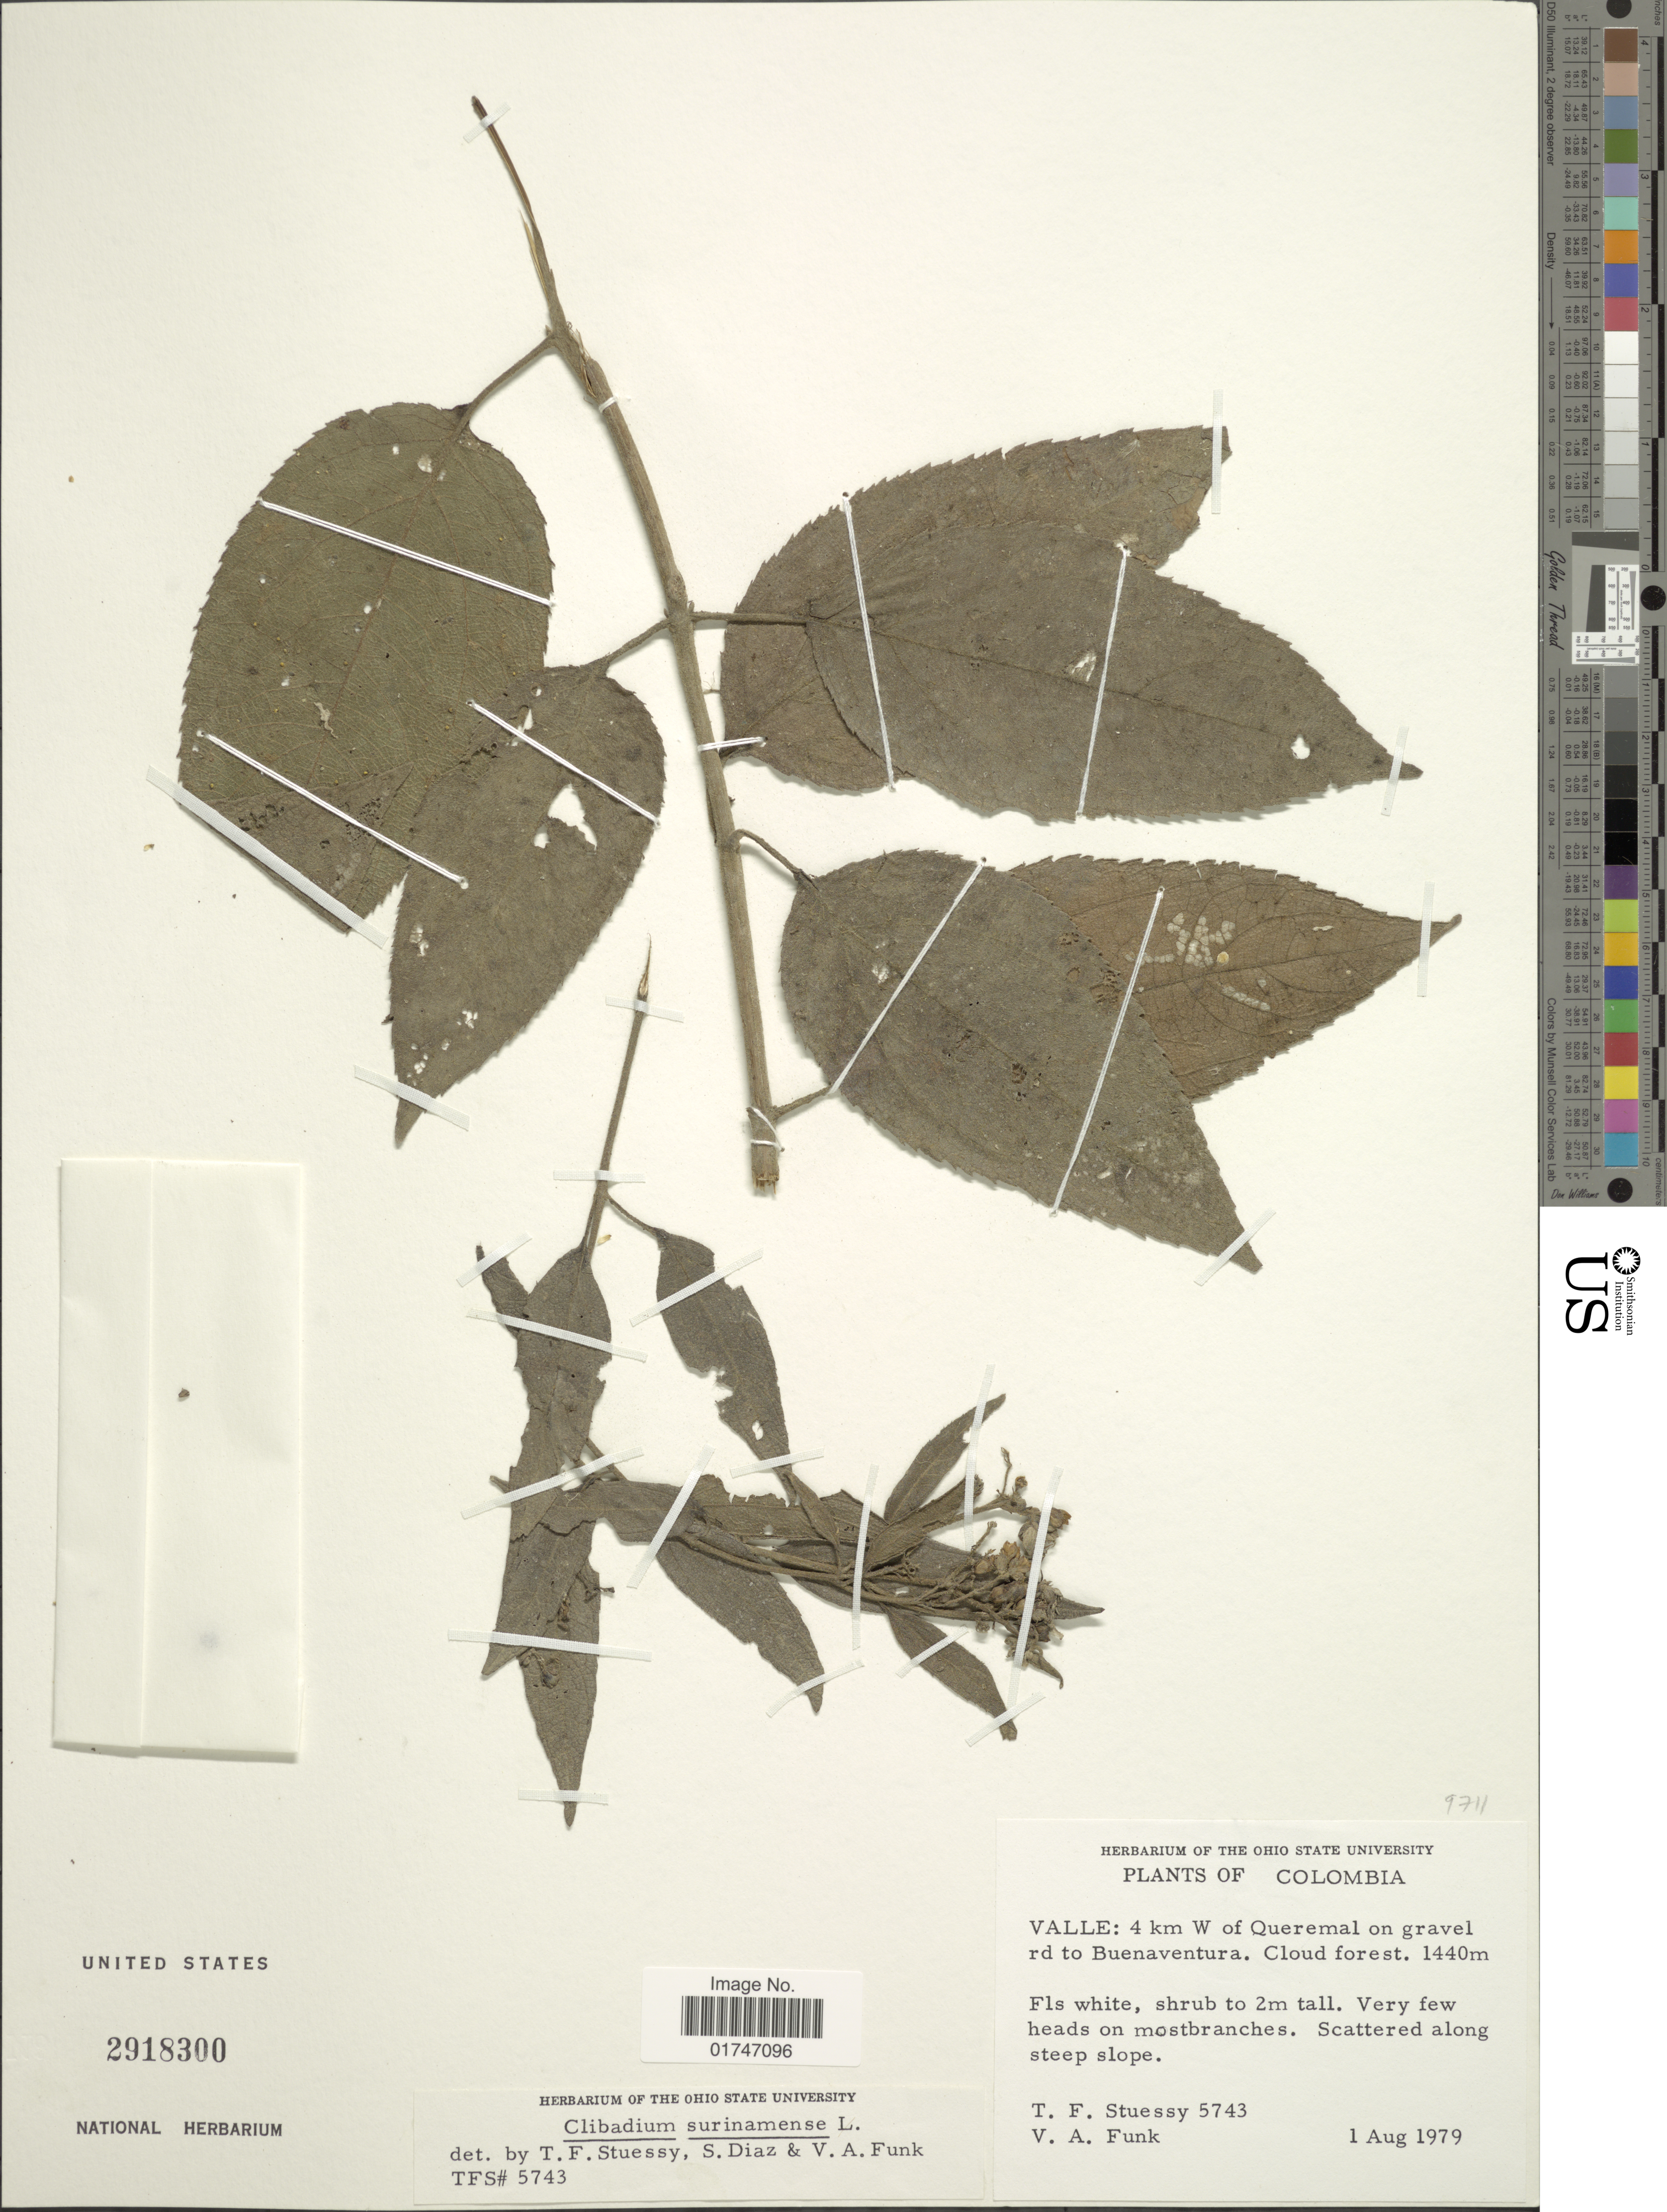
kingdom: Plantae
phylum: Tracheophyta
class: Magnoliopsida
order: Asterales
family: Asteraceae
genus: Clibadium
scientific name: Clibadium surinamense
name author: L.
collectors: T. Stuessy & V. Funk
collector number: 5743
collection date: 1979-08-01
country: Colombia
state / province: Valle del Cauca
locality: Valle: 4 km W of Queremal on gravel rd to Buenaventura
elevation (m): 1440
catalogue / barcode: US 2918300